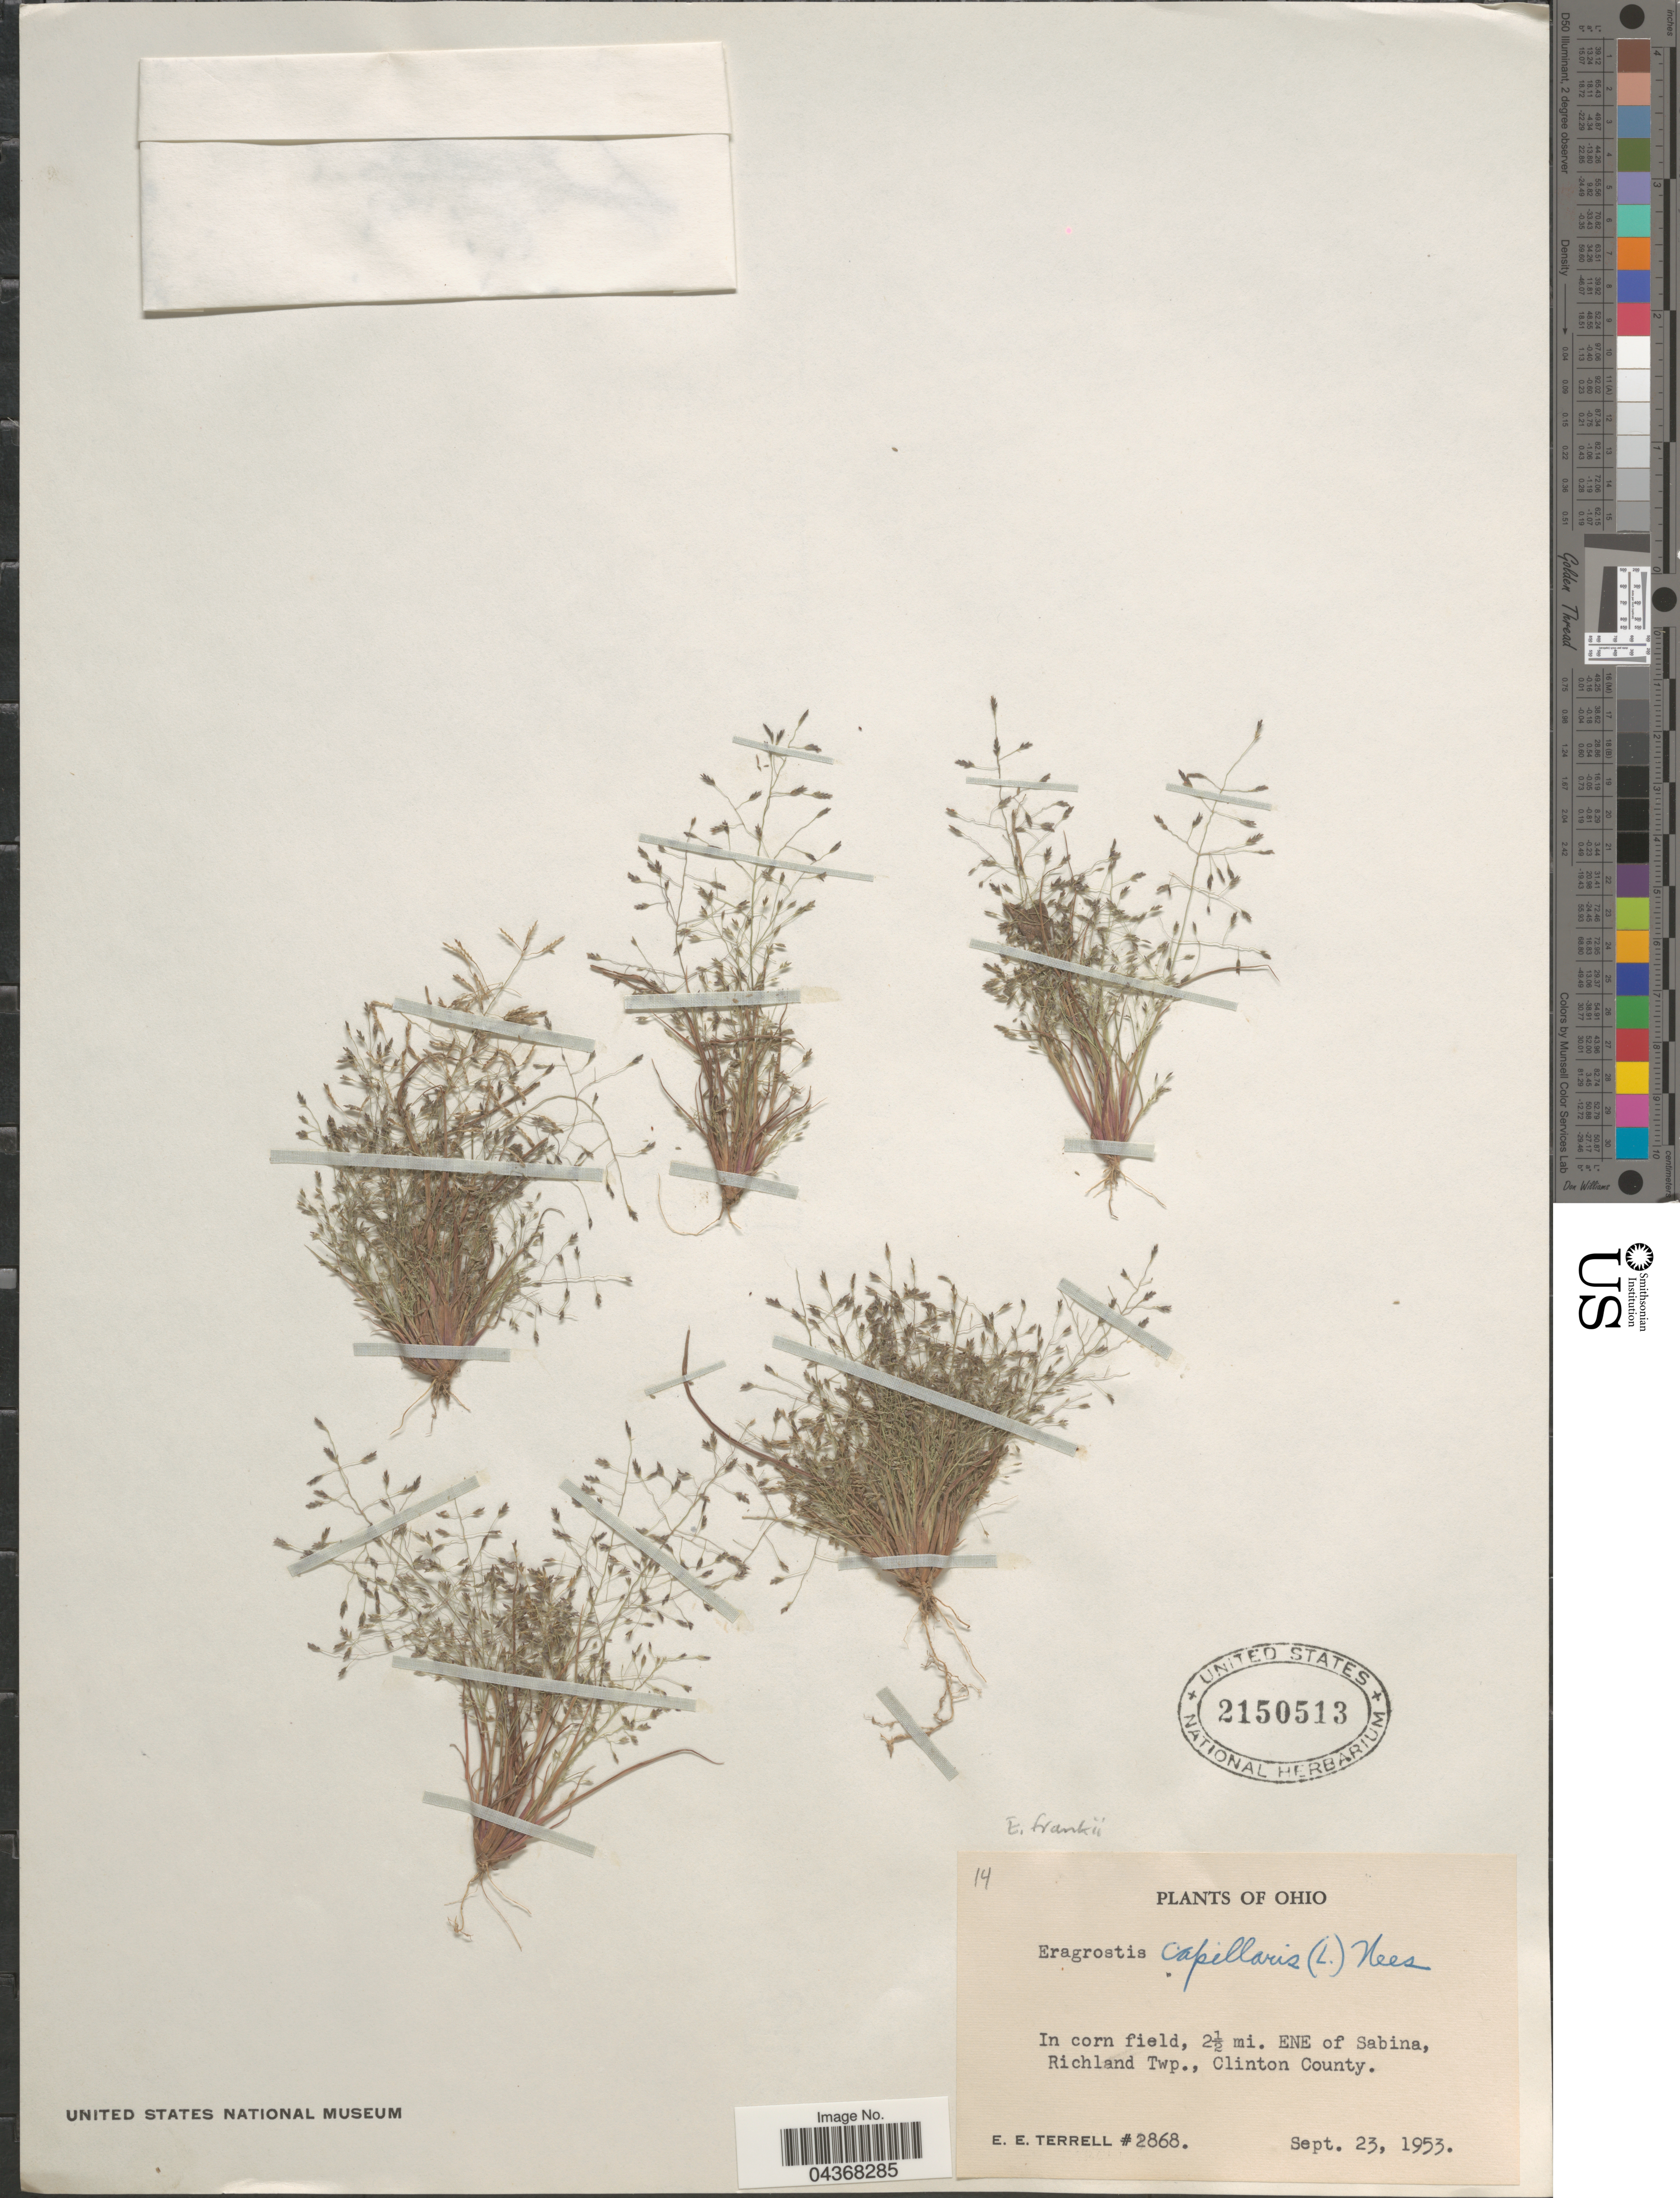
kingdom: Plantae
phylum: Tracheophyta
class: Liliopsida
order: Poales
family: Poaceae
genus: Eragrostis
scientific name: Eragrostis frankii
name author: C.A. Mey. ex Steud.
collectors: E. E. Terrell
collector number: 2868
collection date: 1953-09-23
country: United States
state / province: Ohio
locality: In corn field, 2½ mi. ENE of Sabina, Richland Twp., Clinton County.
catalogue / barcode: US 2150513